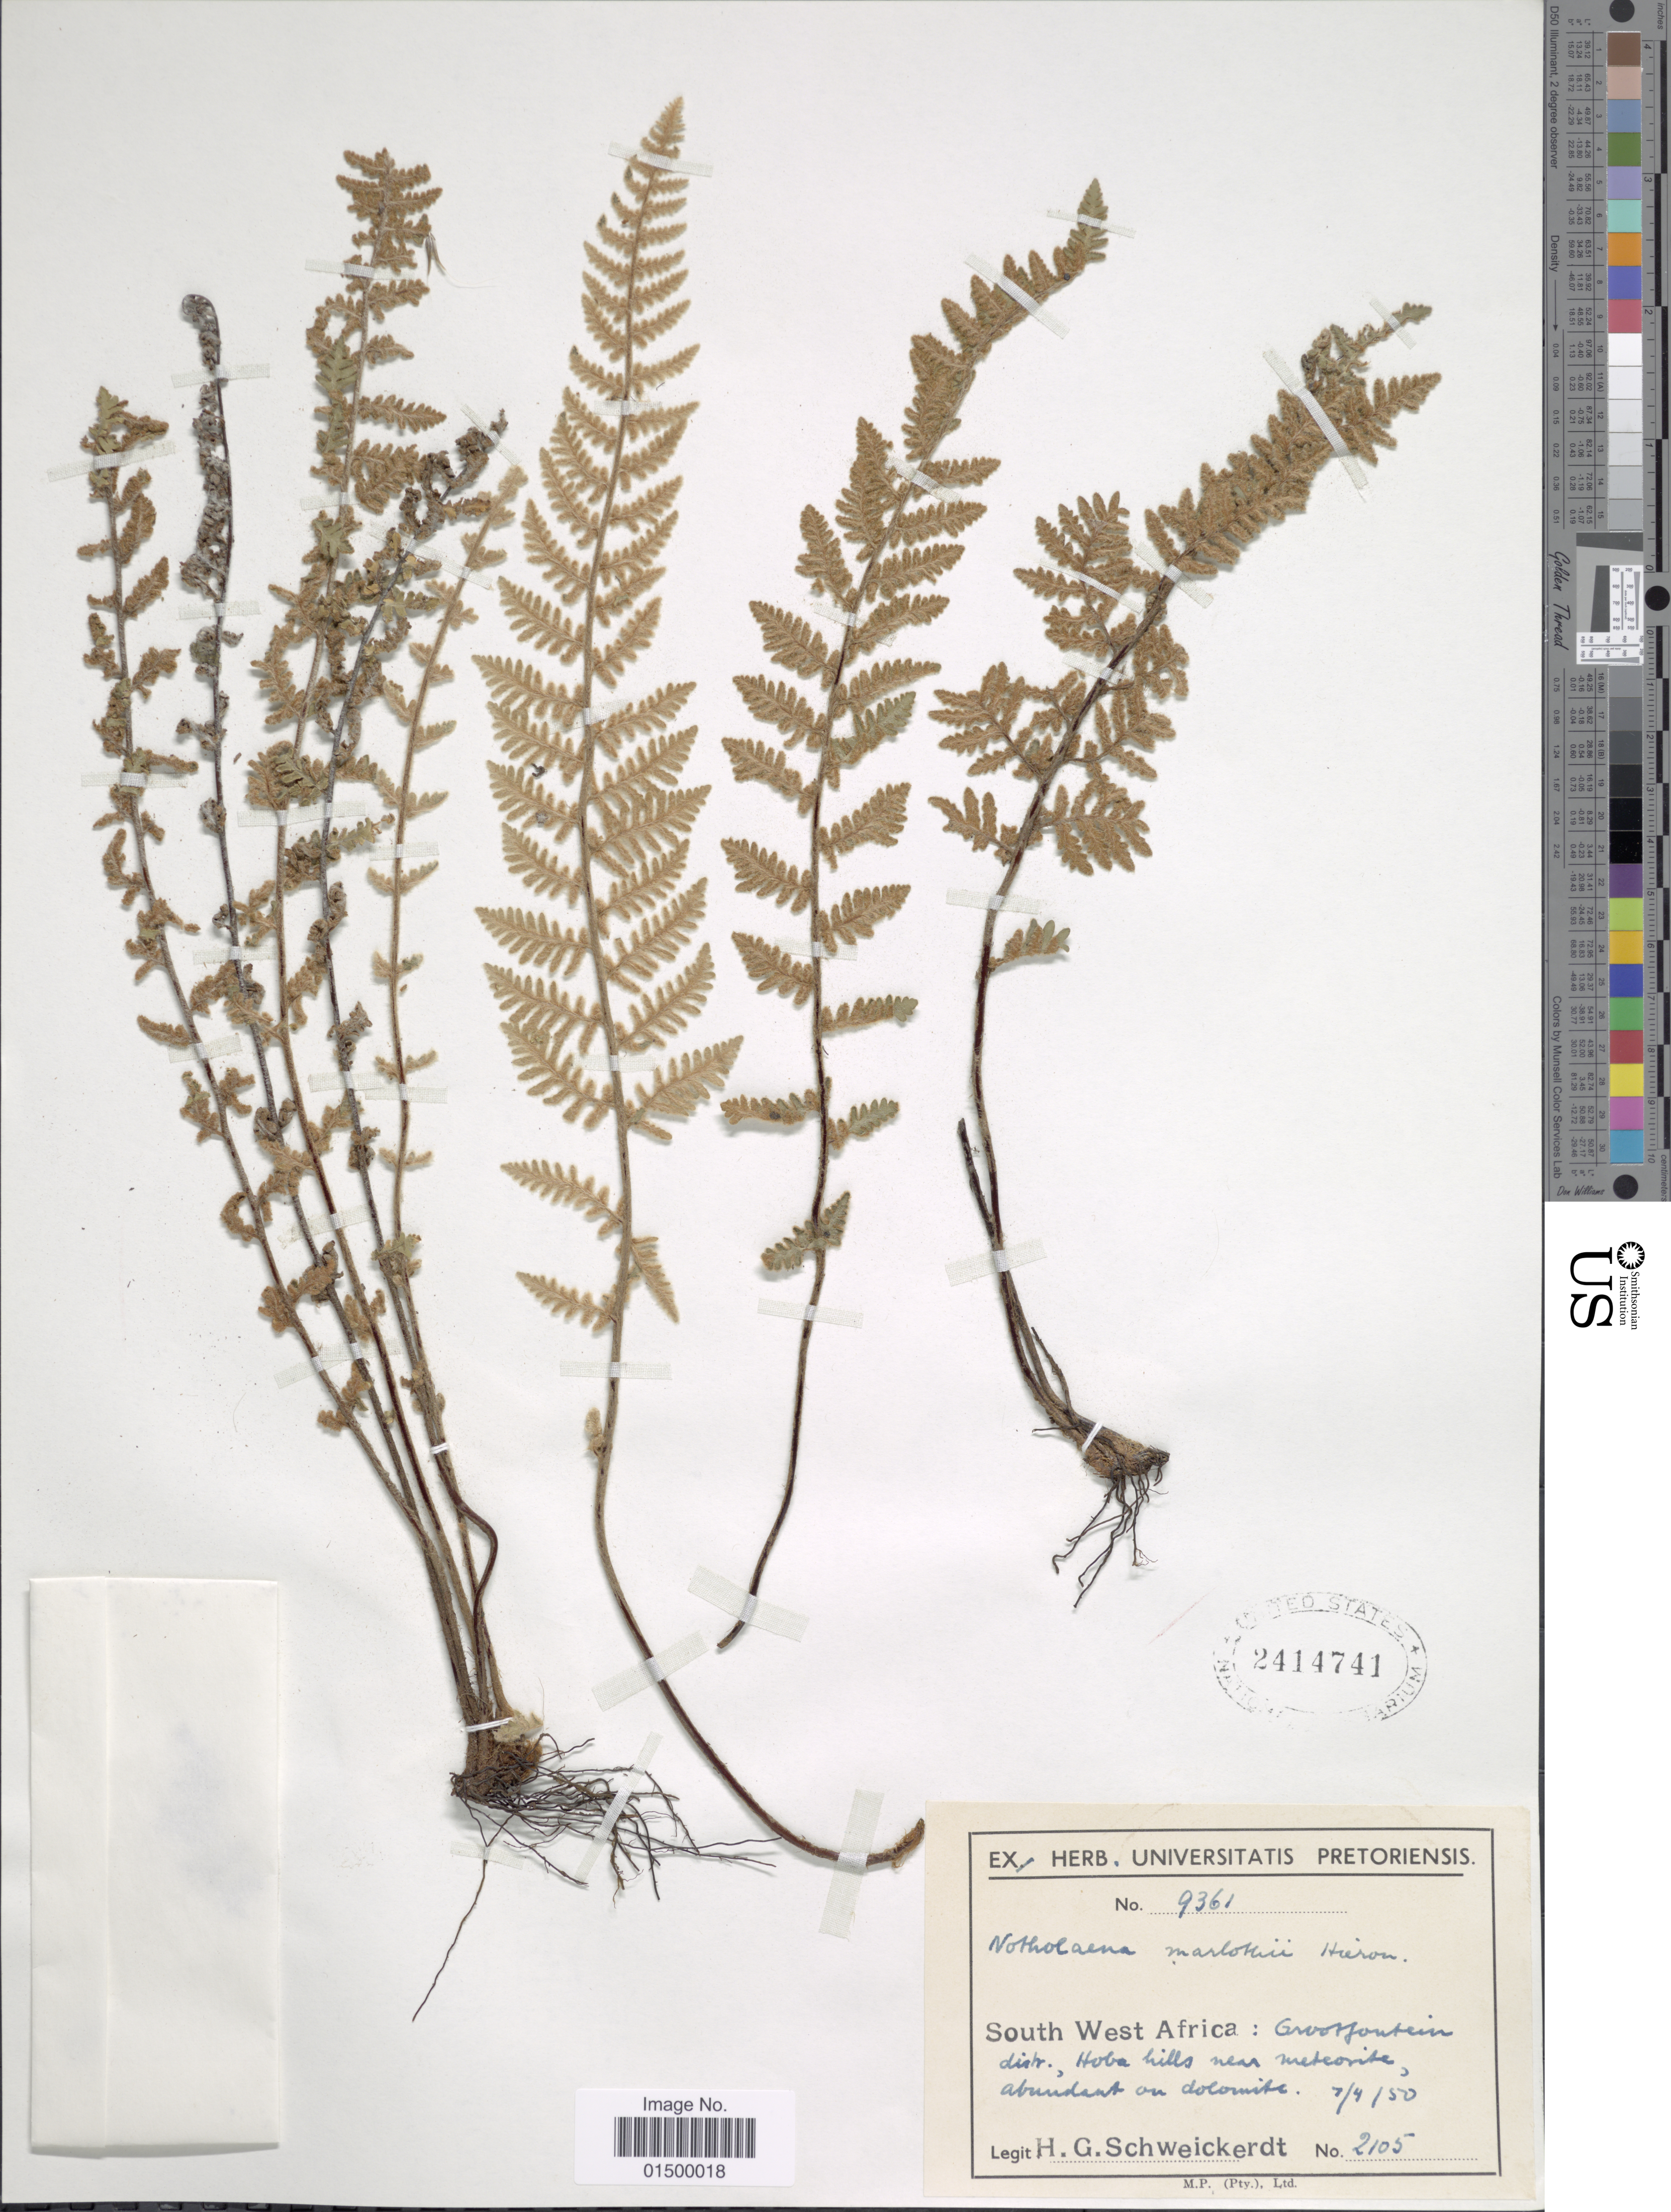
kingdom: Plantae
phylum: Tracheophyta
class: Polypodiopsida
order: Polypodiales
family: Pteridaceae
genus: Cheilanthes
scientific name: Cheilanthes marlothii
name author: (Hieron.) Domin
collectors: H. Schweickerdt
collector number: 2105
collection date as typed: Transcribed d/m/y: 7/4/50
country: Namibia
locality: South West Africa, Grootfontein Distr., Hoba hills near meterite abundant on dolomite.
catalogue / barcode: US 2414741